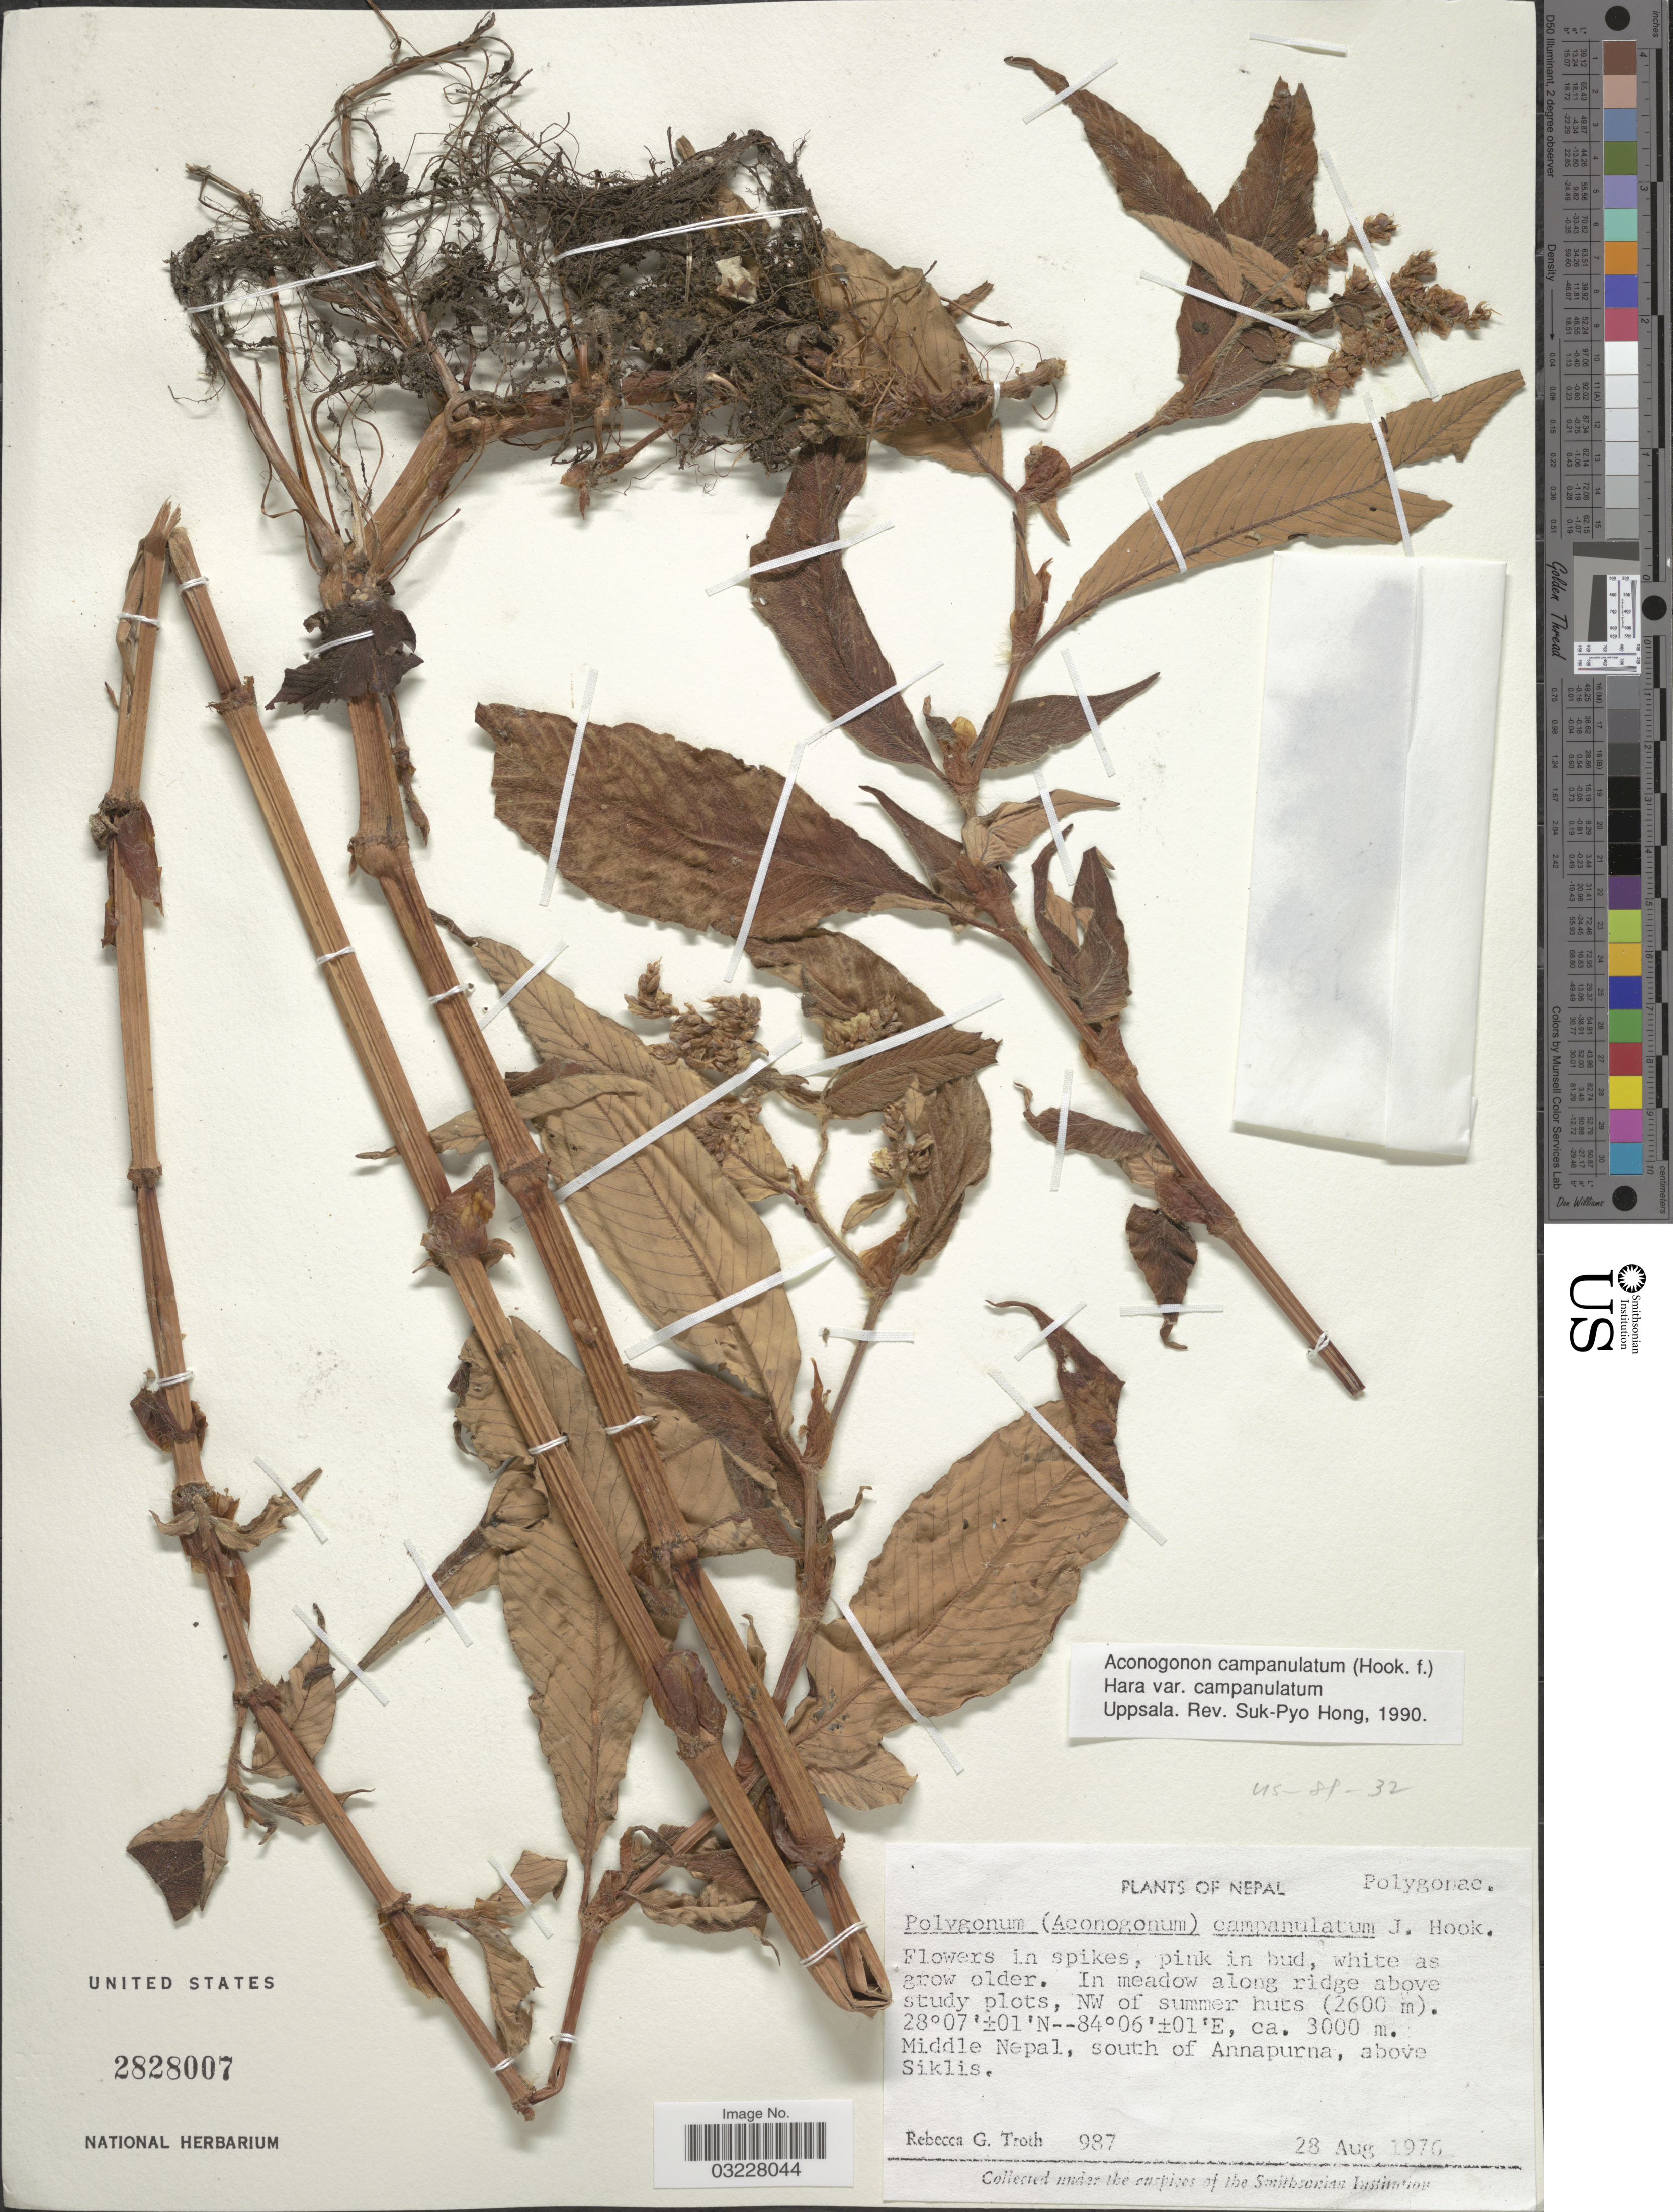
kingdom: Plantae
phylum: Tracheophyta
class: Magnoliopsida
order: Caryophyllales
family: Polygonaceae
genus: Koenigia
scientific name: Koenigia campanulata var. campanulata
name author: (Hook. f.) T.M. Schust. & Reveal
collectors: R. Troth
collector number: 987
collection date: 1976-08-28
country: Nepal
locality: In meadow along ridge above study plots, NW of summer huts. Middle Nepal, south of Annapurna, above Siklis.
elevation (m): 2600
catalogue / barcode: US 2828007